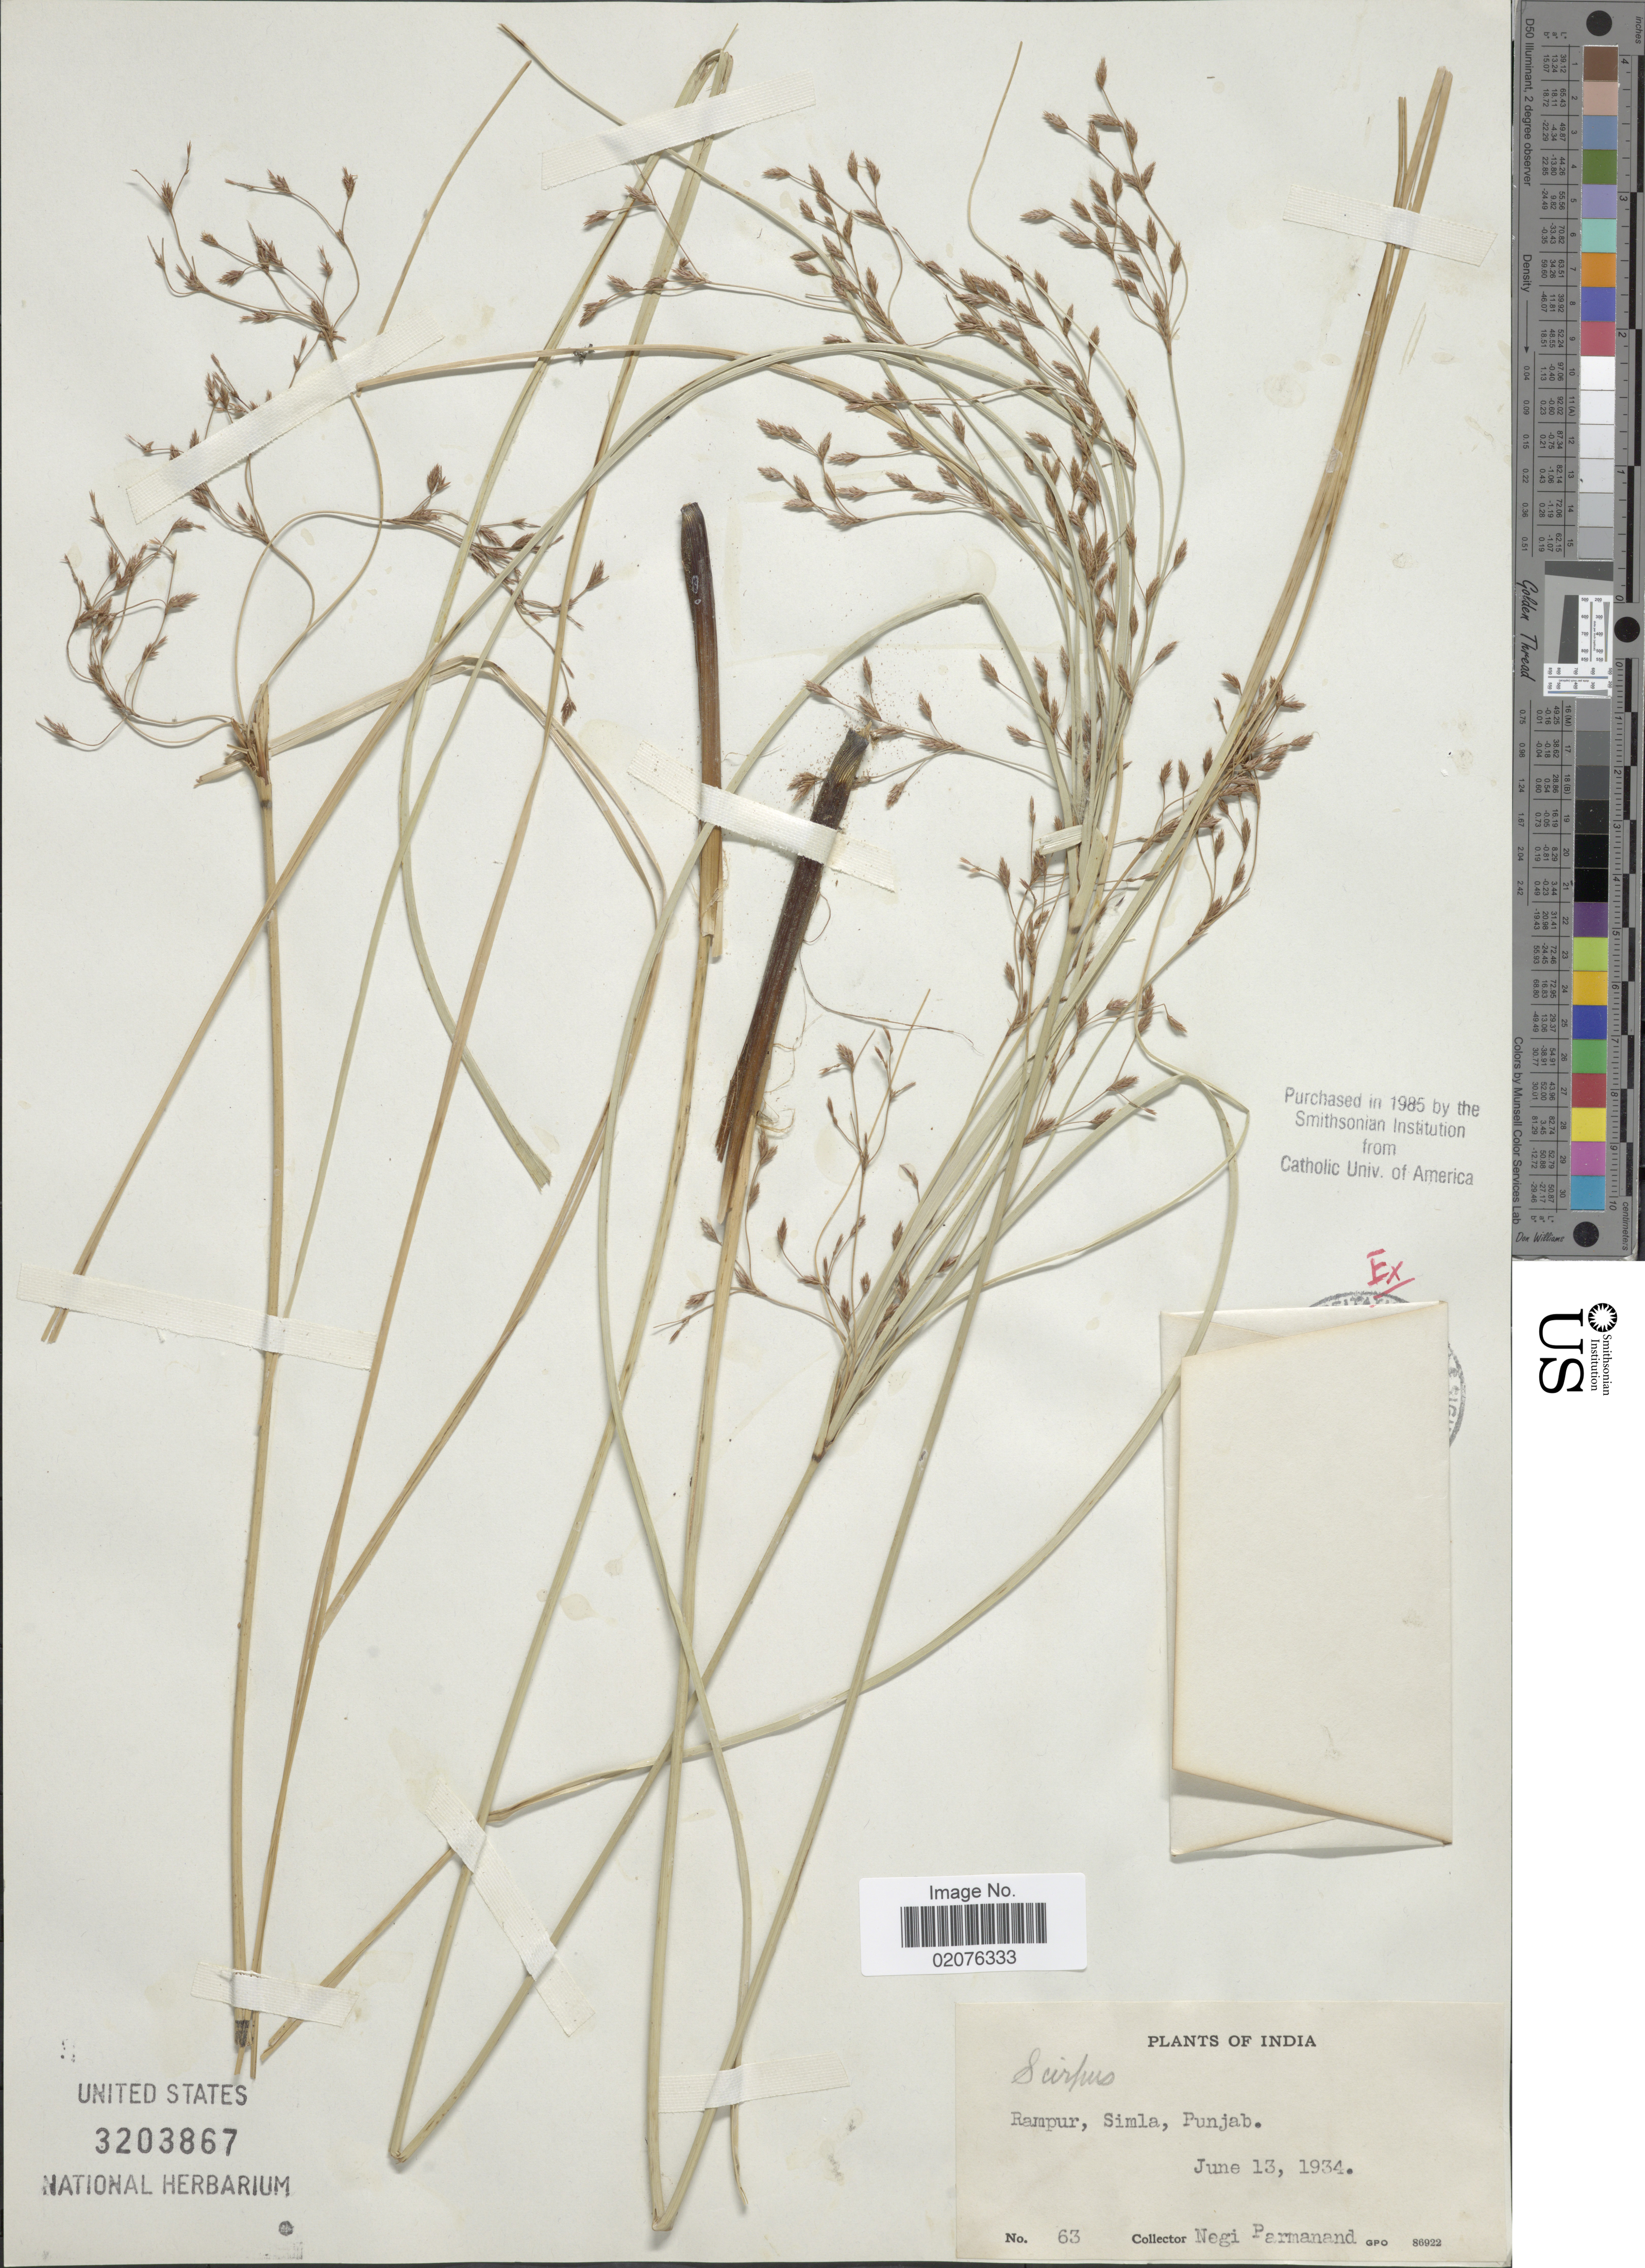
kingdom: Plantae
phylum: Tracheophyta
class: Liliopsida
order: Poales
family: Cyperaceae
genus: Erioscirpus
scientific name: Erioscirpus comosus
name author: (Wall.) Palla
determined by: Strong, Mark T., (BOT), Smithsonian Institution - National Museum of Natural History (UNITED STATES)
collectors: N. Parmanand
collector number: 63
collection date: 1934-06-13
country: India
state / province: Himachal Pradesh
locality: Rampur, Simla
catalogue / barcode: US 3203867